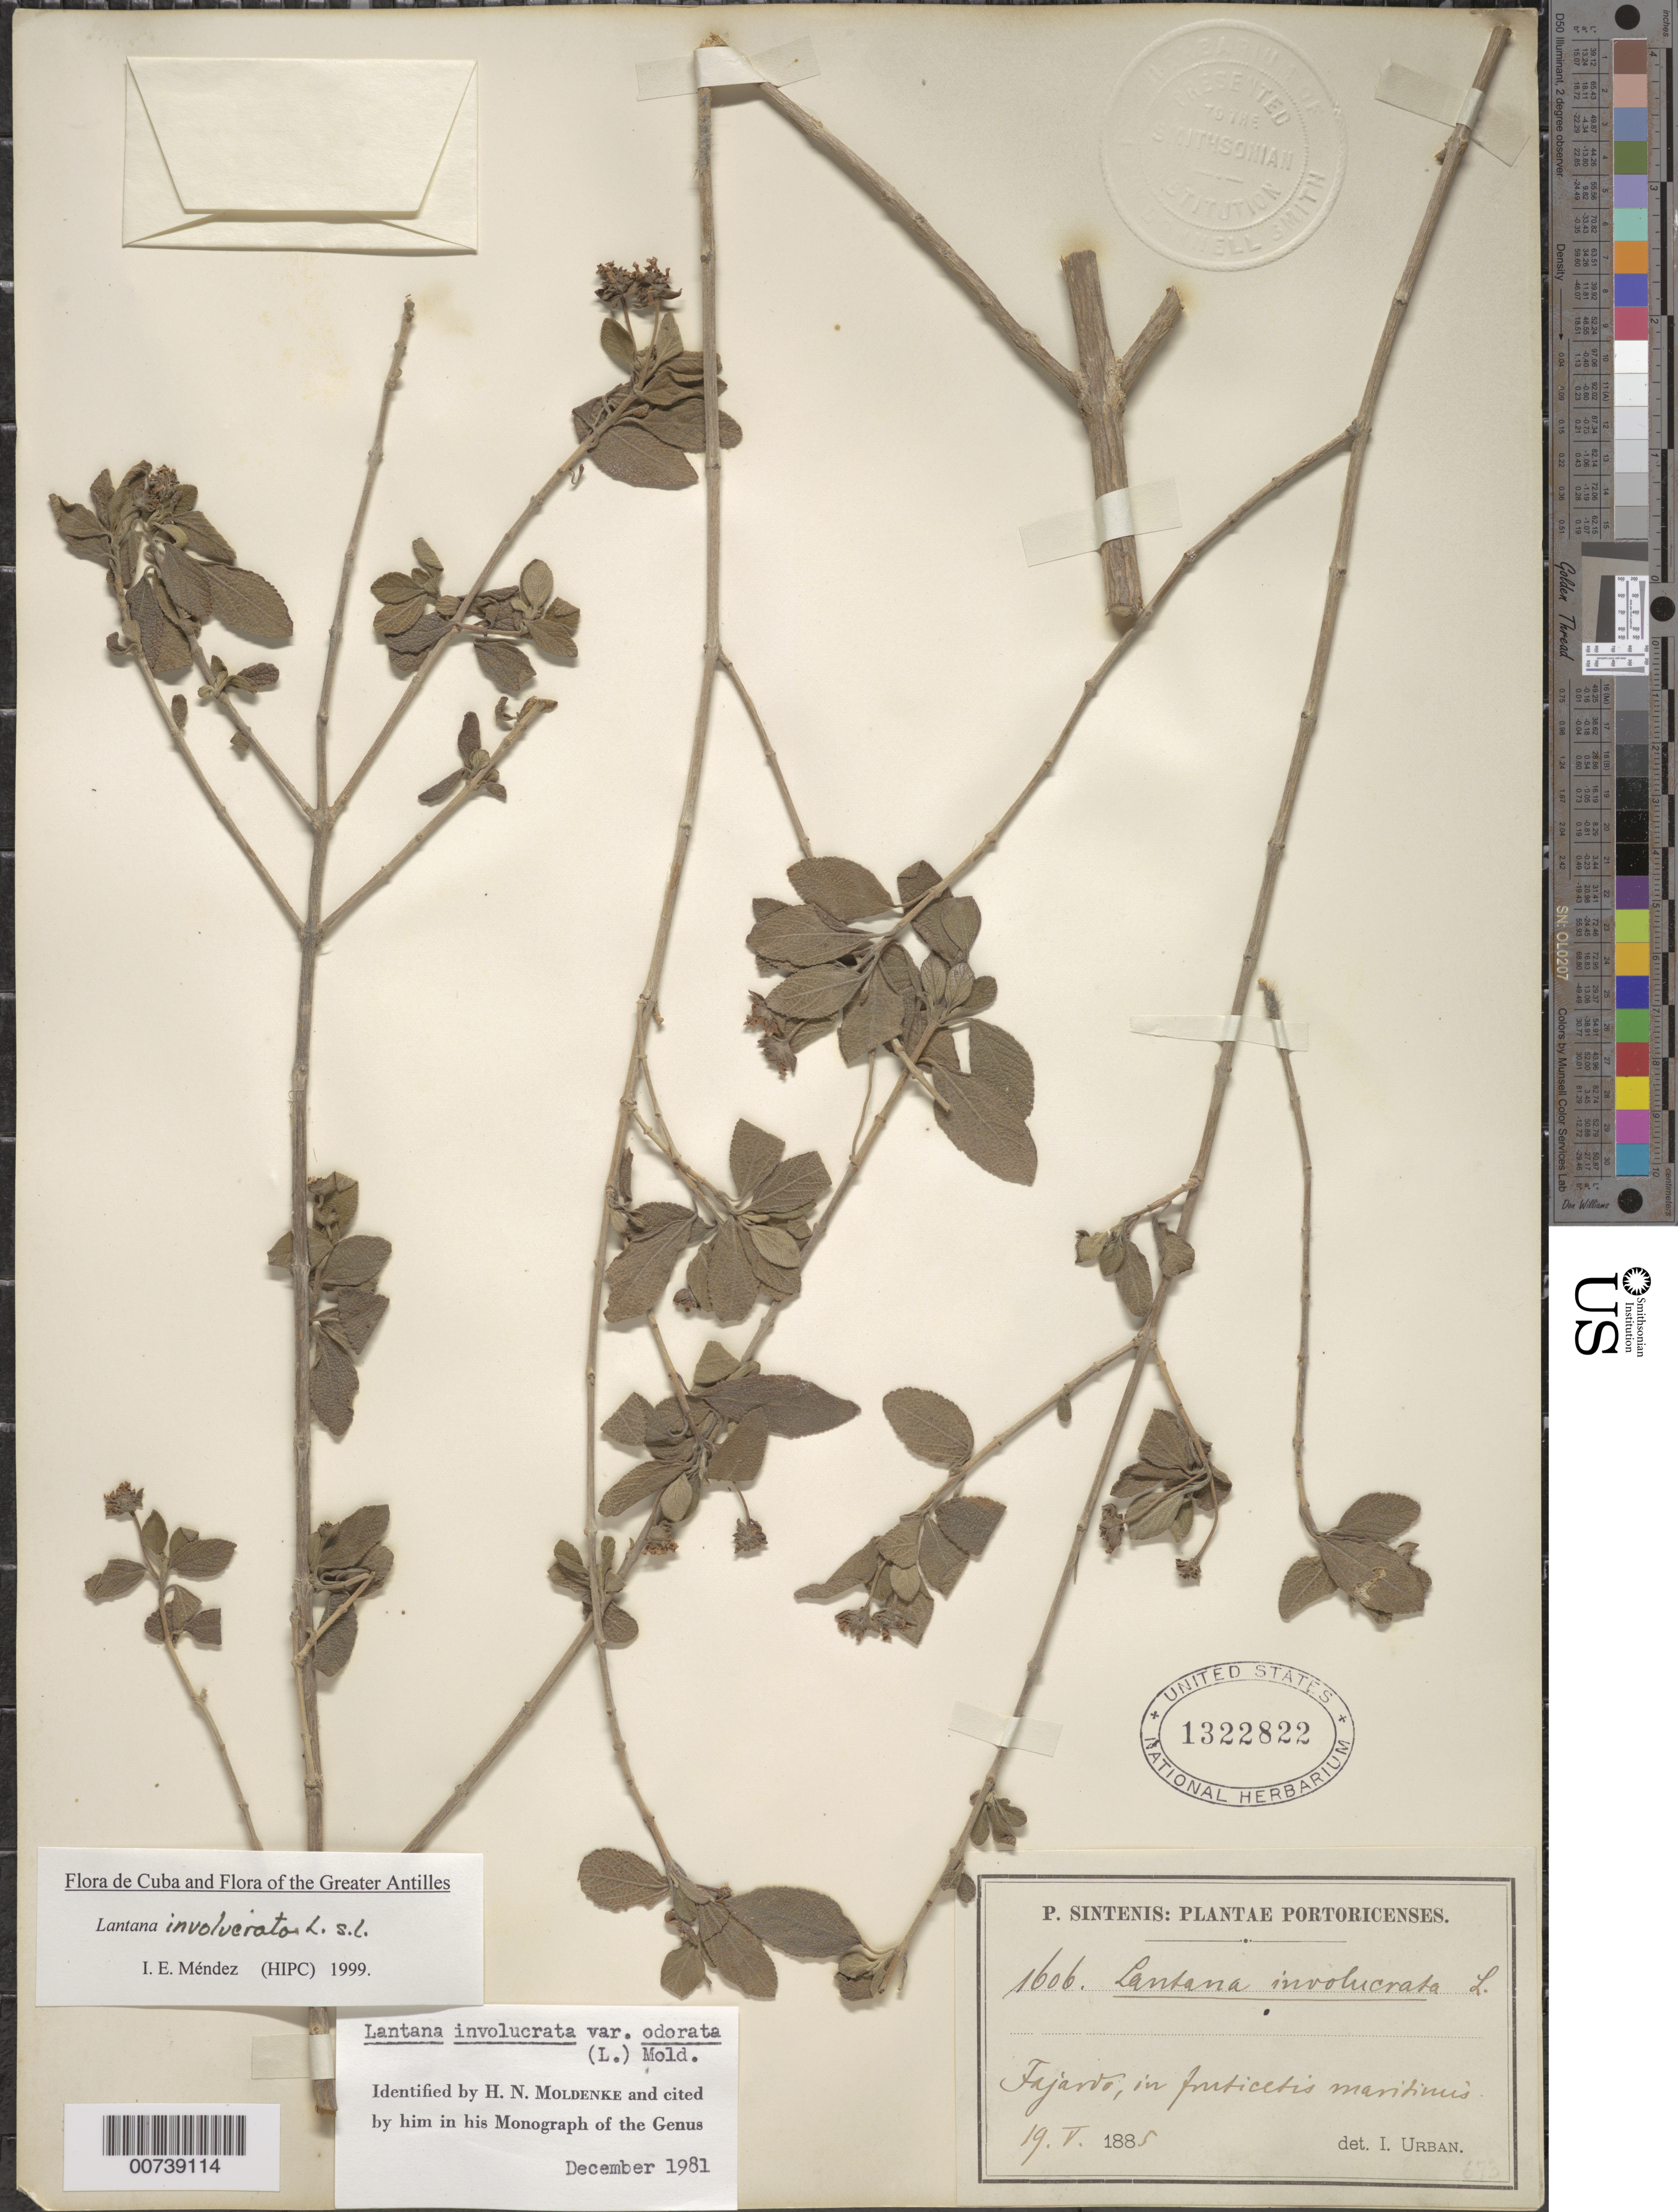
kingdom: Plantae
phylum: Tracheophyta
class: Magnoliopsida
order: Lamiales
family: Verbenaceae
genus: Lantana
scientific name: Lantana involucrata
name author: L.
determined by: Méndez, Isidro E., (HIPC)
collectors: P. Sintenis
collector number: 1606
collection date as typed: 19 May 1885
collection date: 1885-05-19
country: Puerto Rico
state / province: Fajardo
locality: Fajardo, in fruticetis maritimus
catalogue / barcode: US 1322822